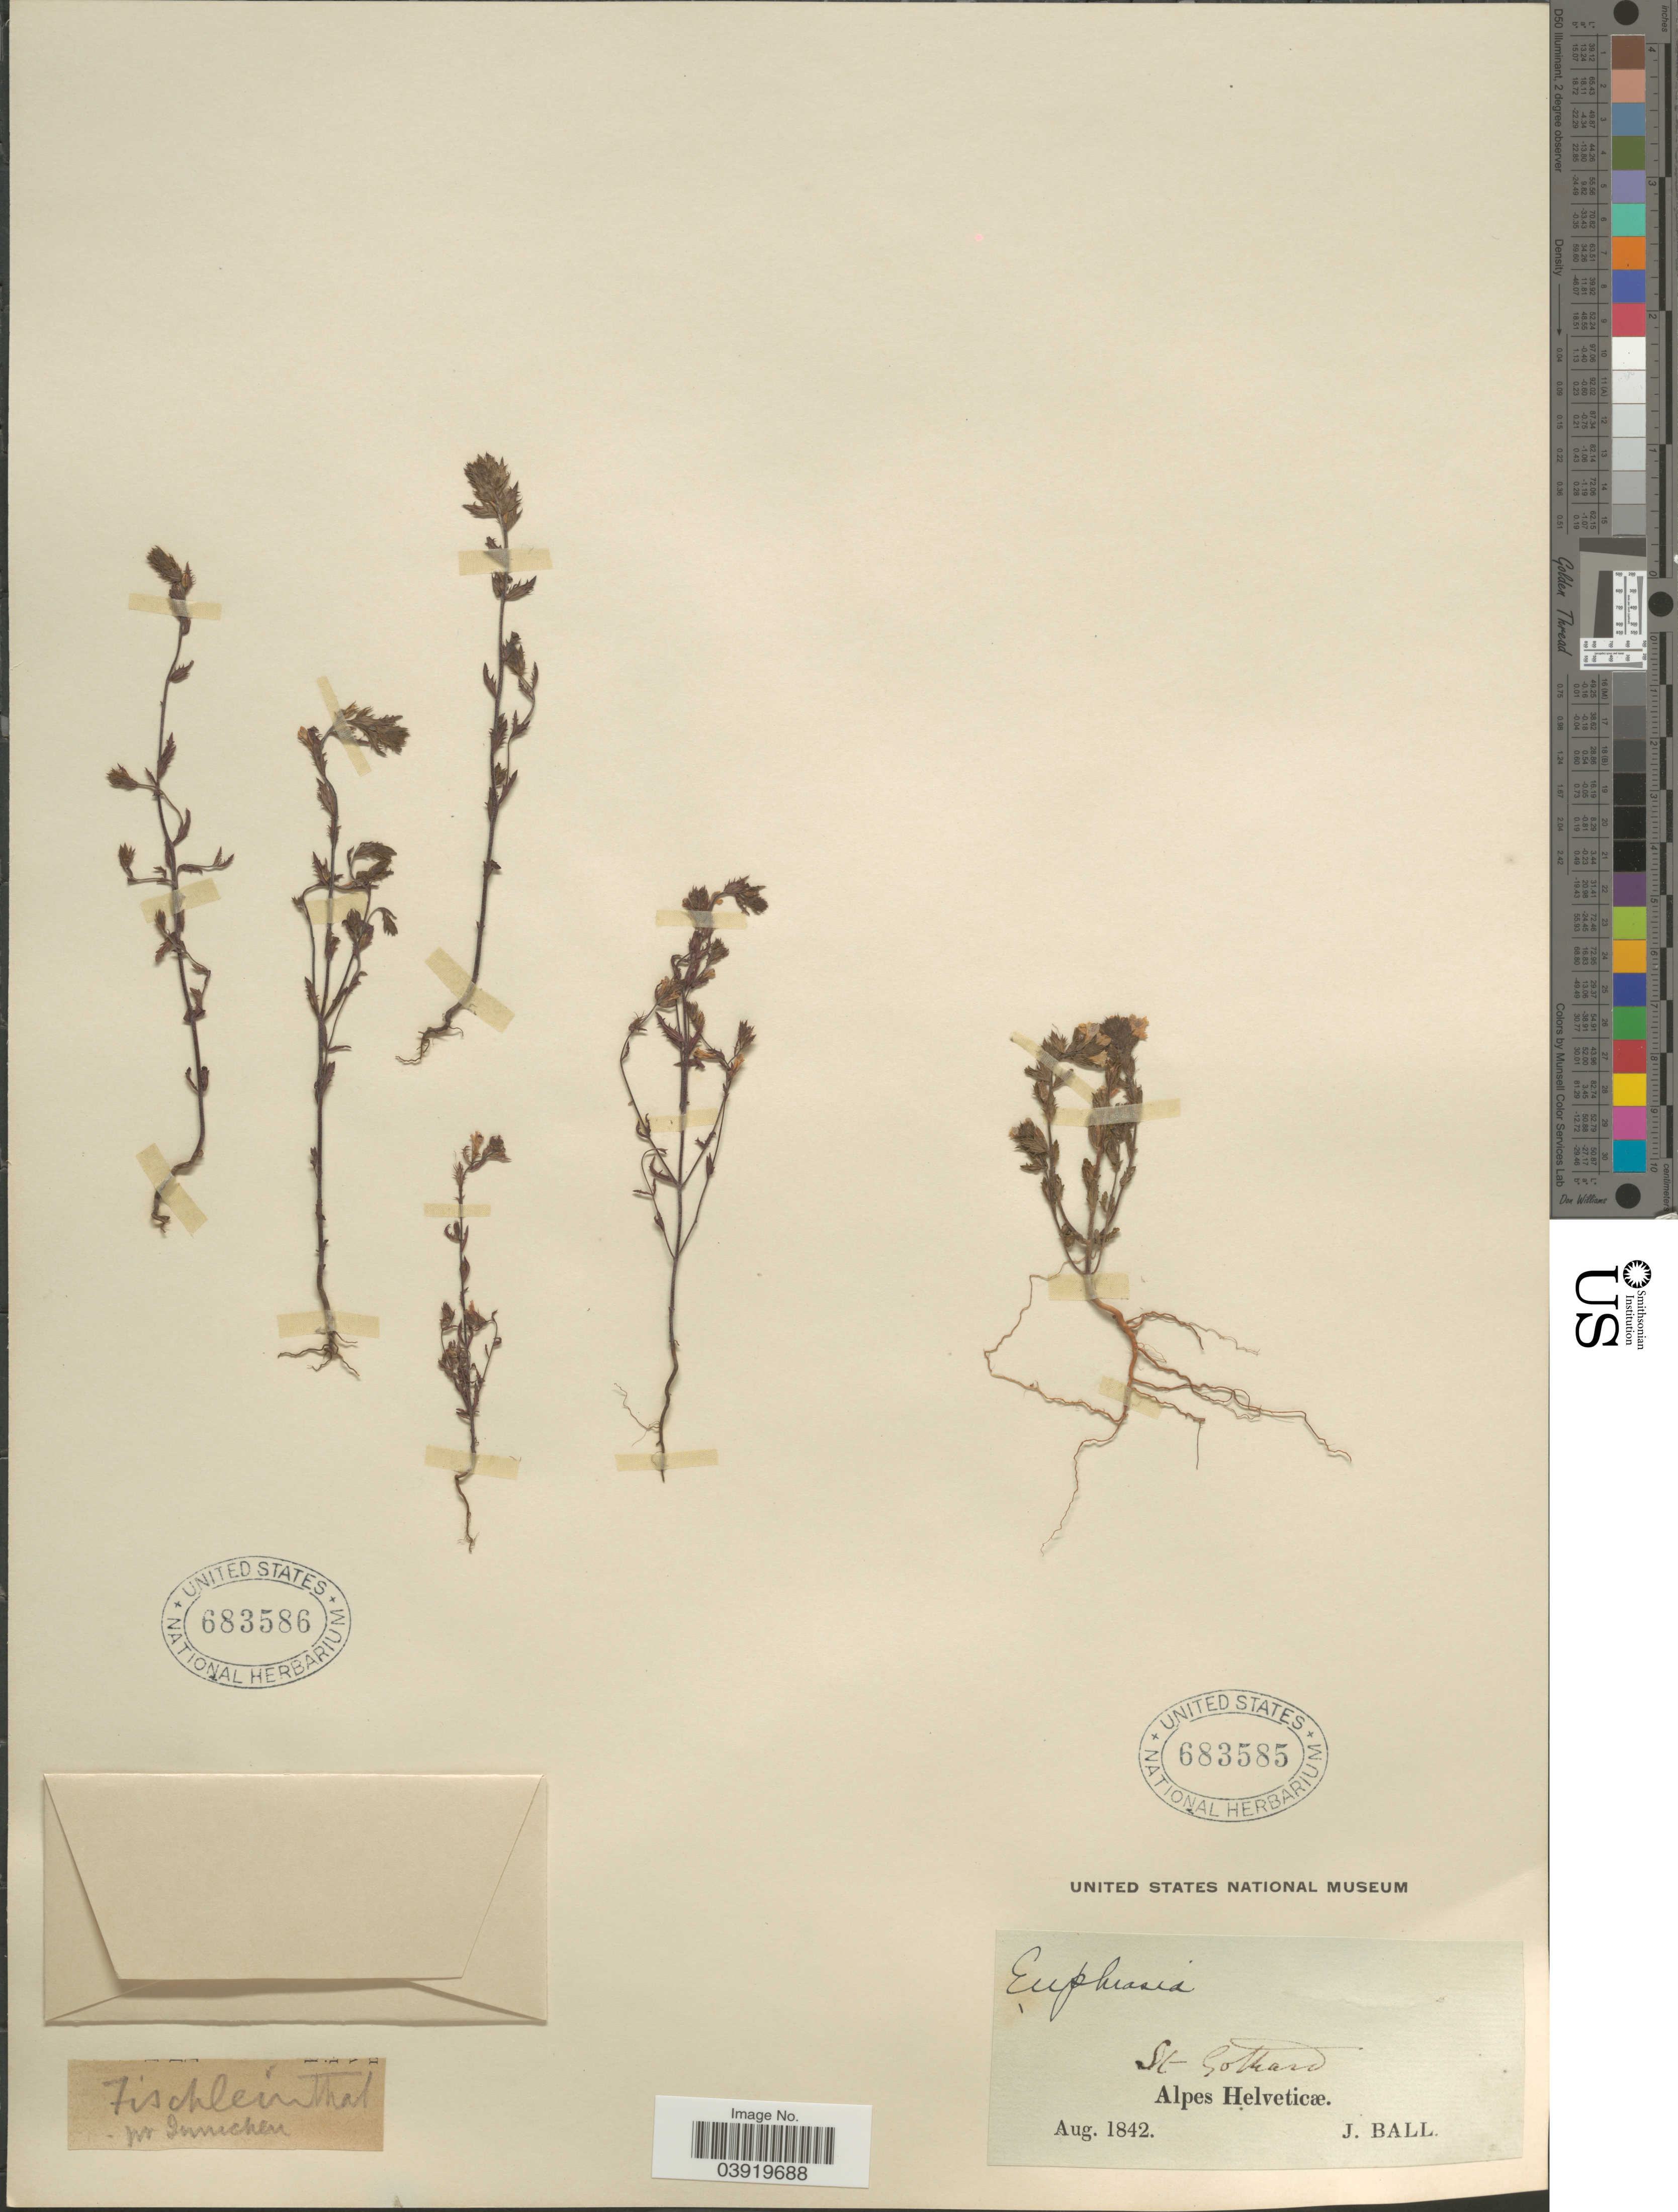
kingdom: Plantae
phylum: Tracheophyta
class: Magnoliopsida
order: Lamiales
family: Orobanchaceae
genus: Euphrasia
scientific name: Euphrasia sp.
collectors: J. Ball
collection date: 1842-08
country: Switzerland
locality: St. Gothard. Alpes Helveticæ.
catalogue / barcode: US 683585